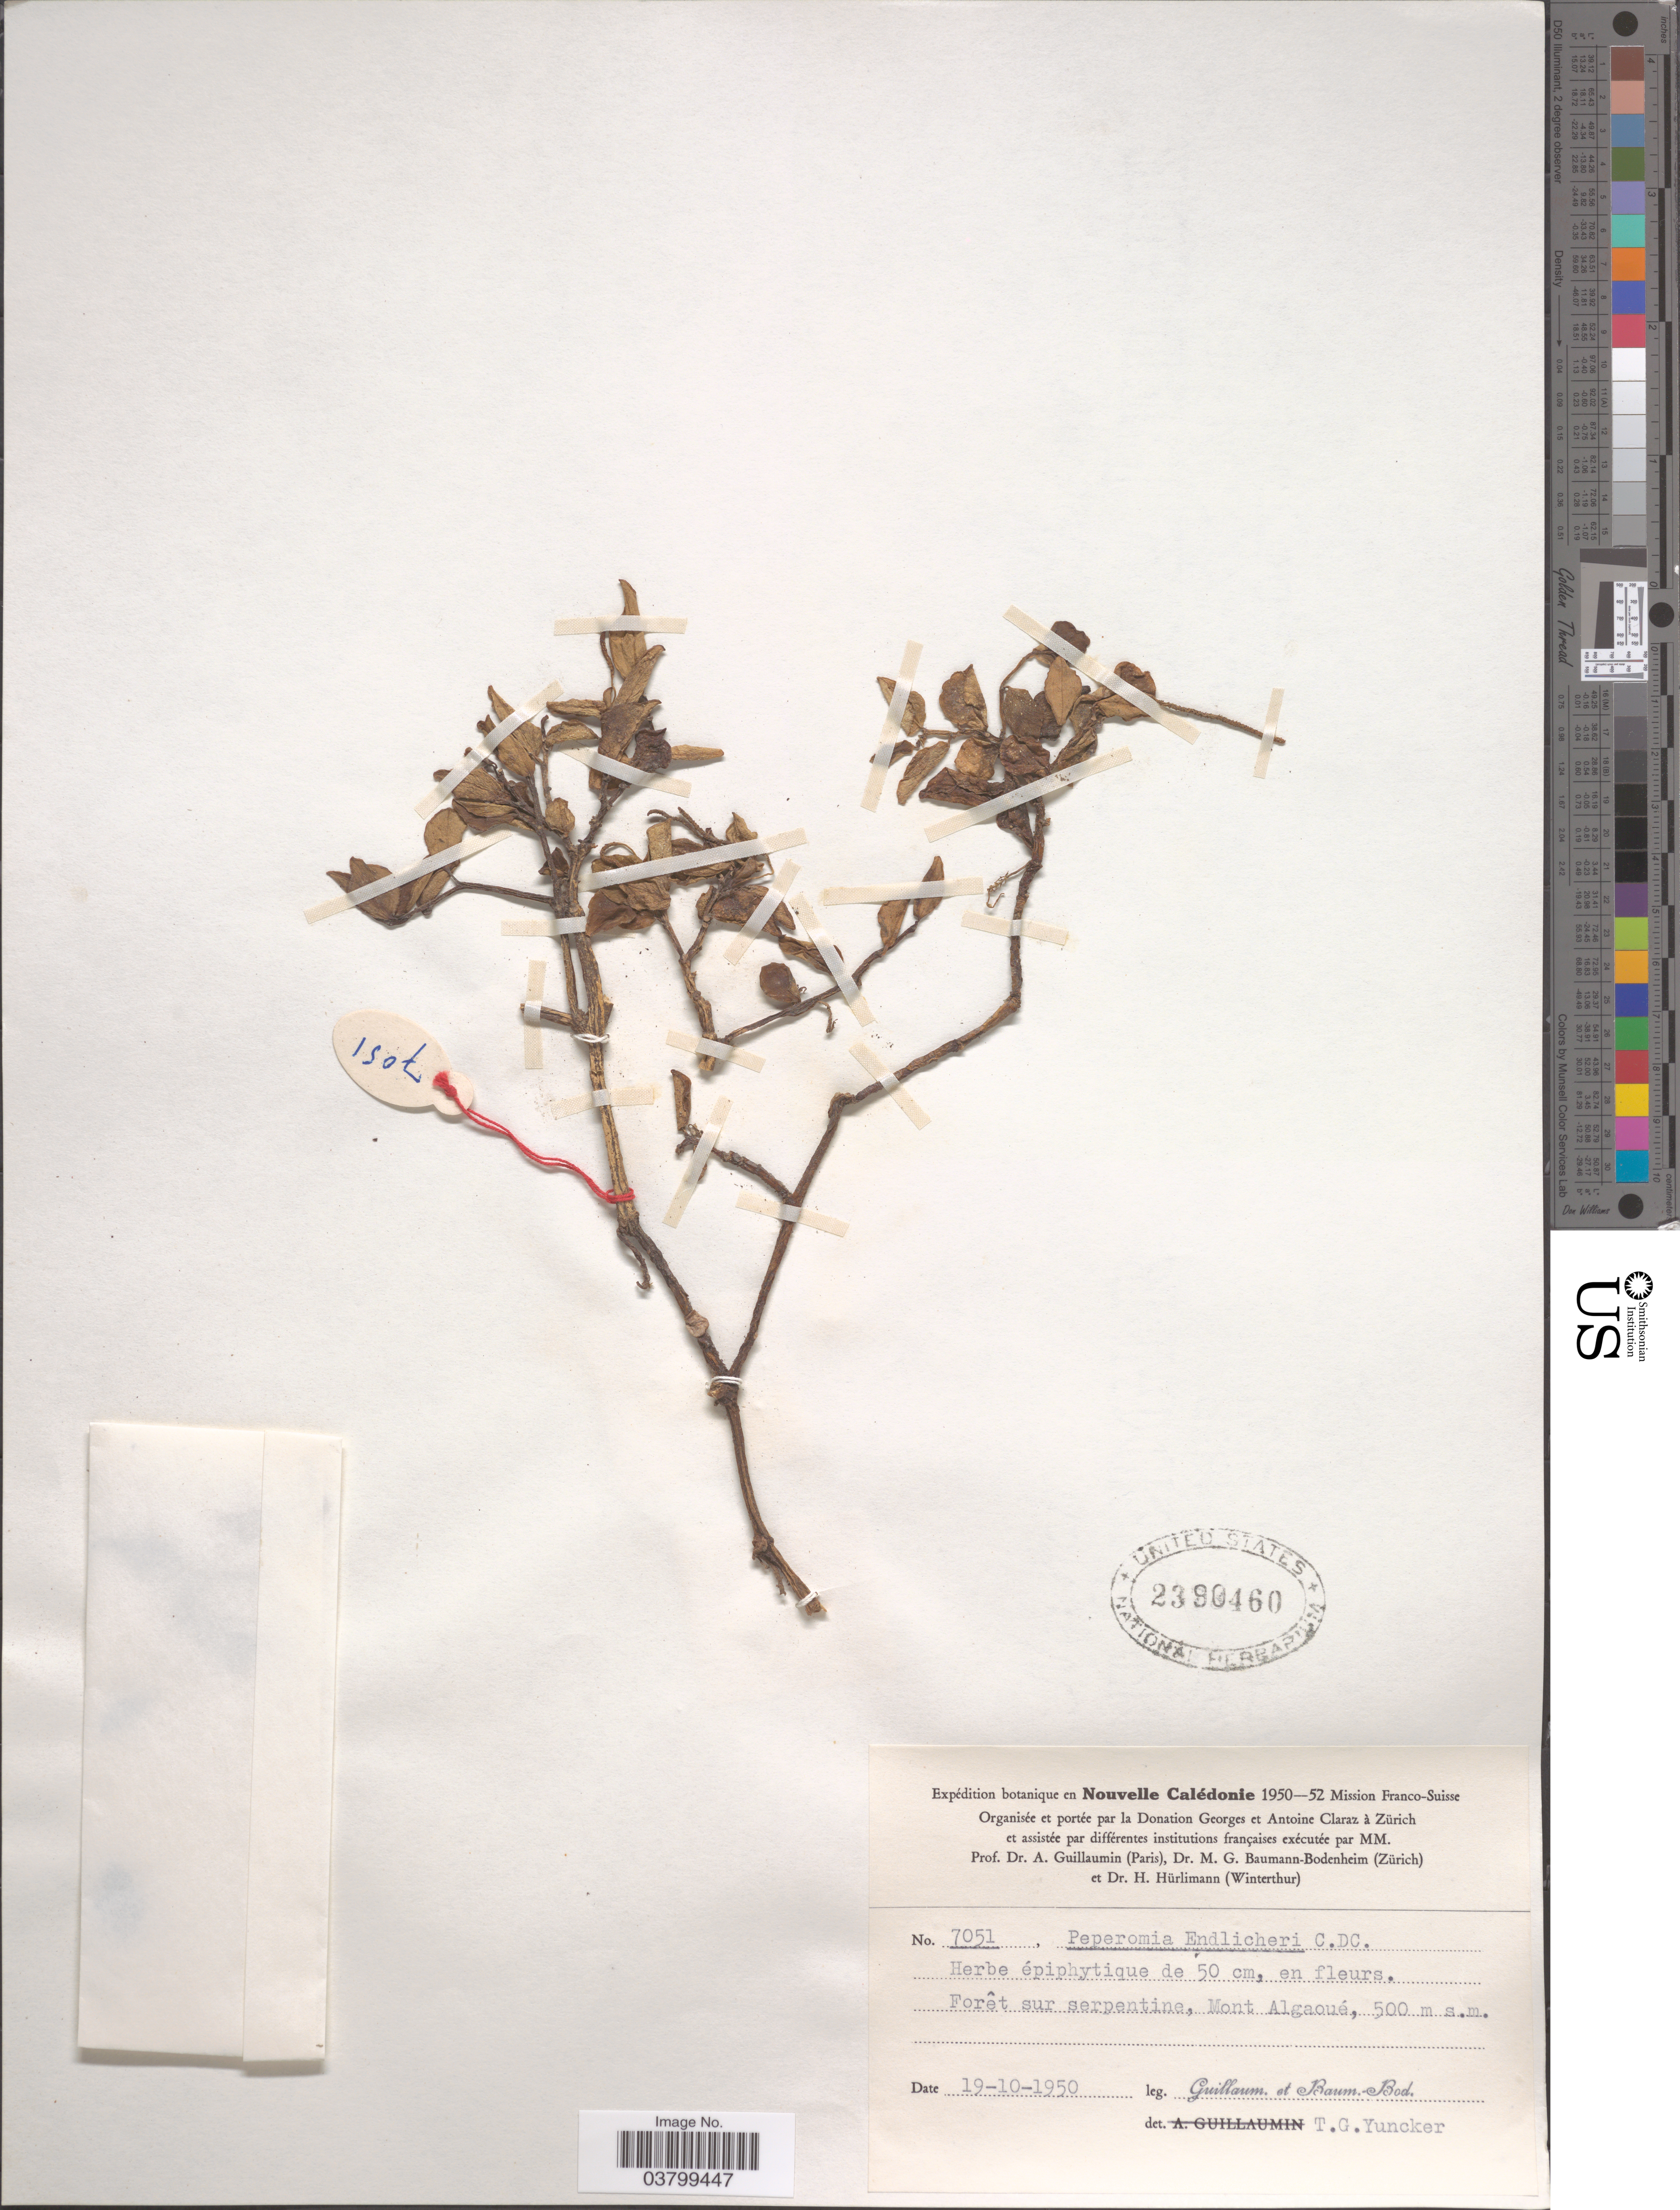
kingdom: Plantae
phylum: Tracheophyta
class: Magnoliopsida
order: Piperales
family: Piperaceae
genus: Peperomia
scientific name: Peperomia endlicheri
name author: Miq.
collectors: A. Guillaumin & M. G. Baumann-Bodenheim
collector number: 7051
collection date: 1950-10-19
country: New Caledonia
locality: Nouvelle Calédonie: Forêt sur serpentine, Mont Algaoué.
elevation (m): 500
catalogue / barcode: US 2390460